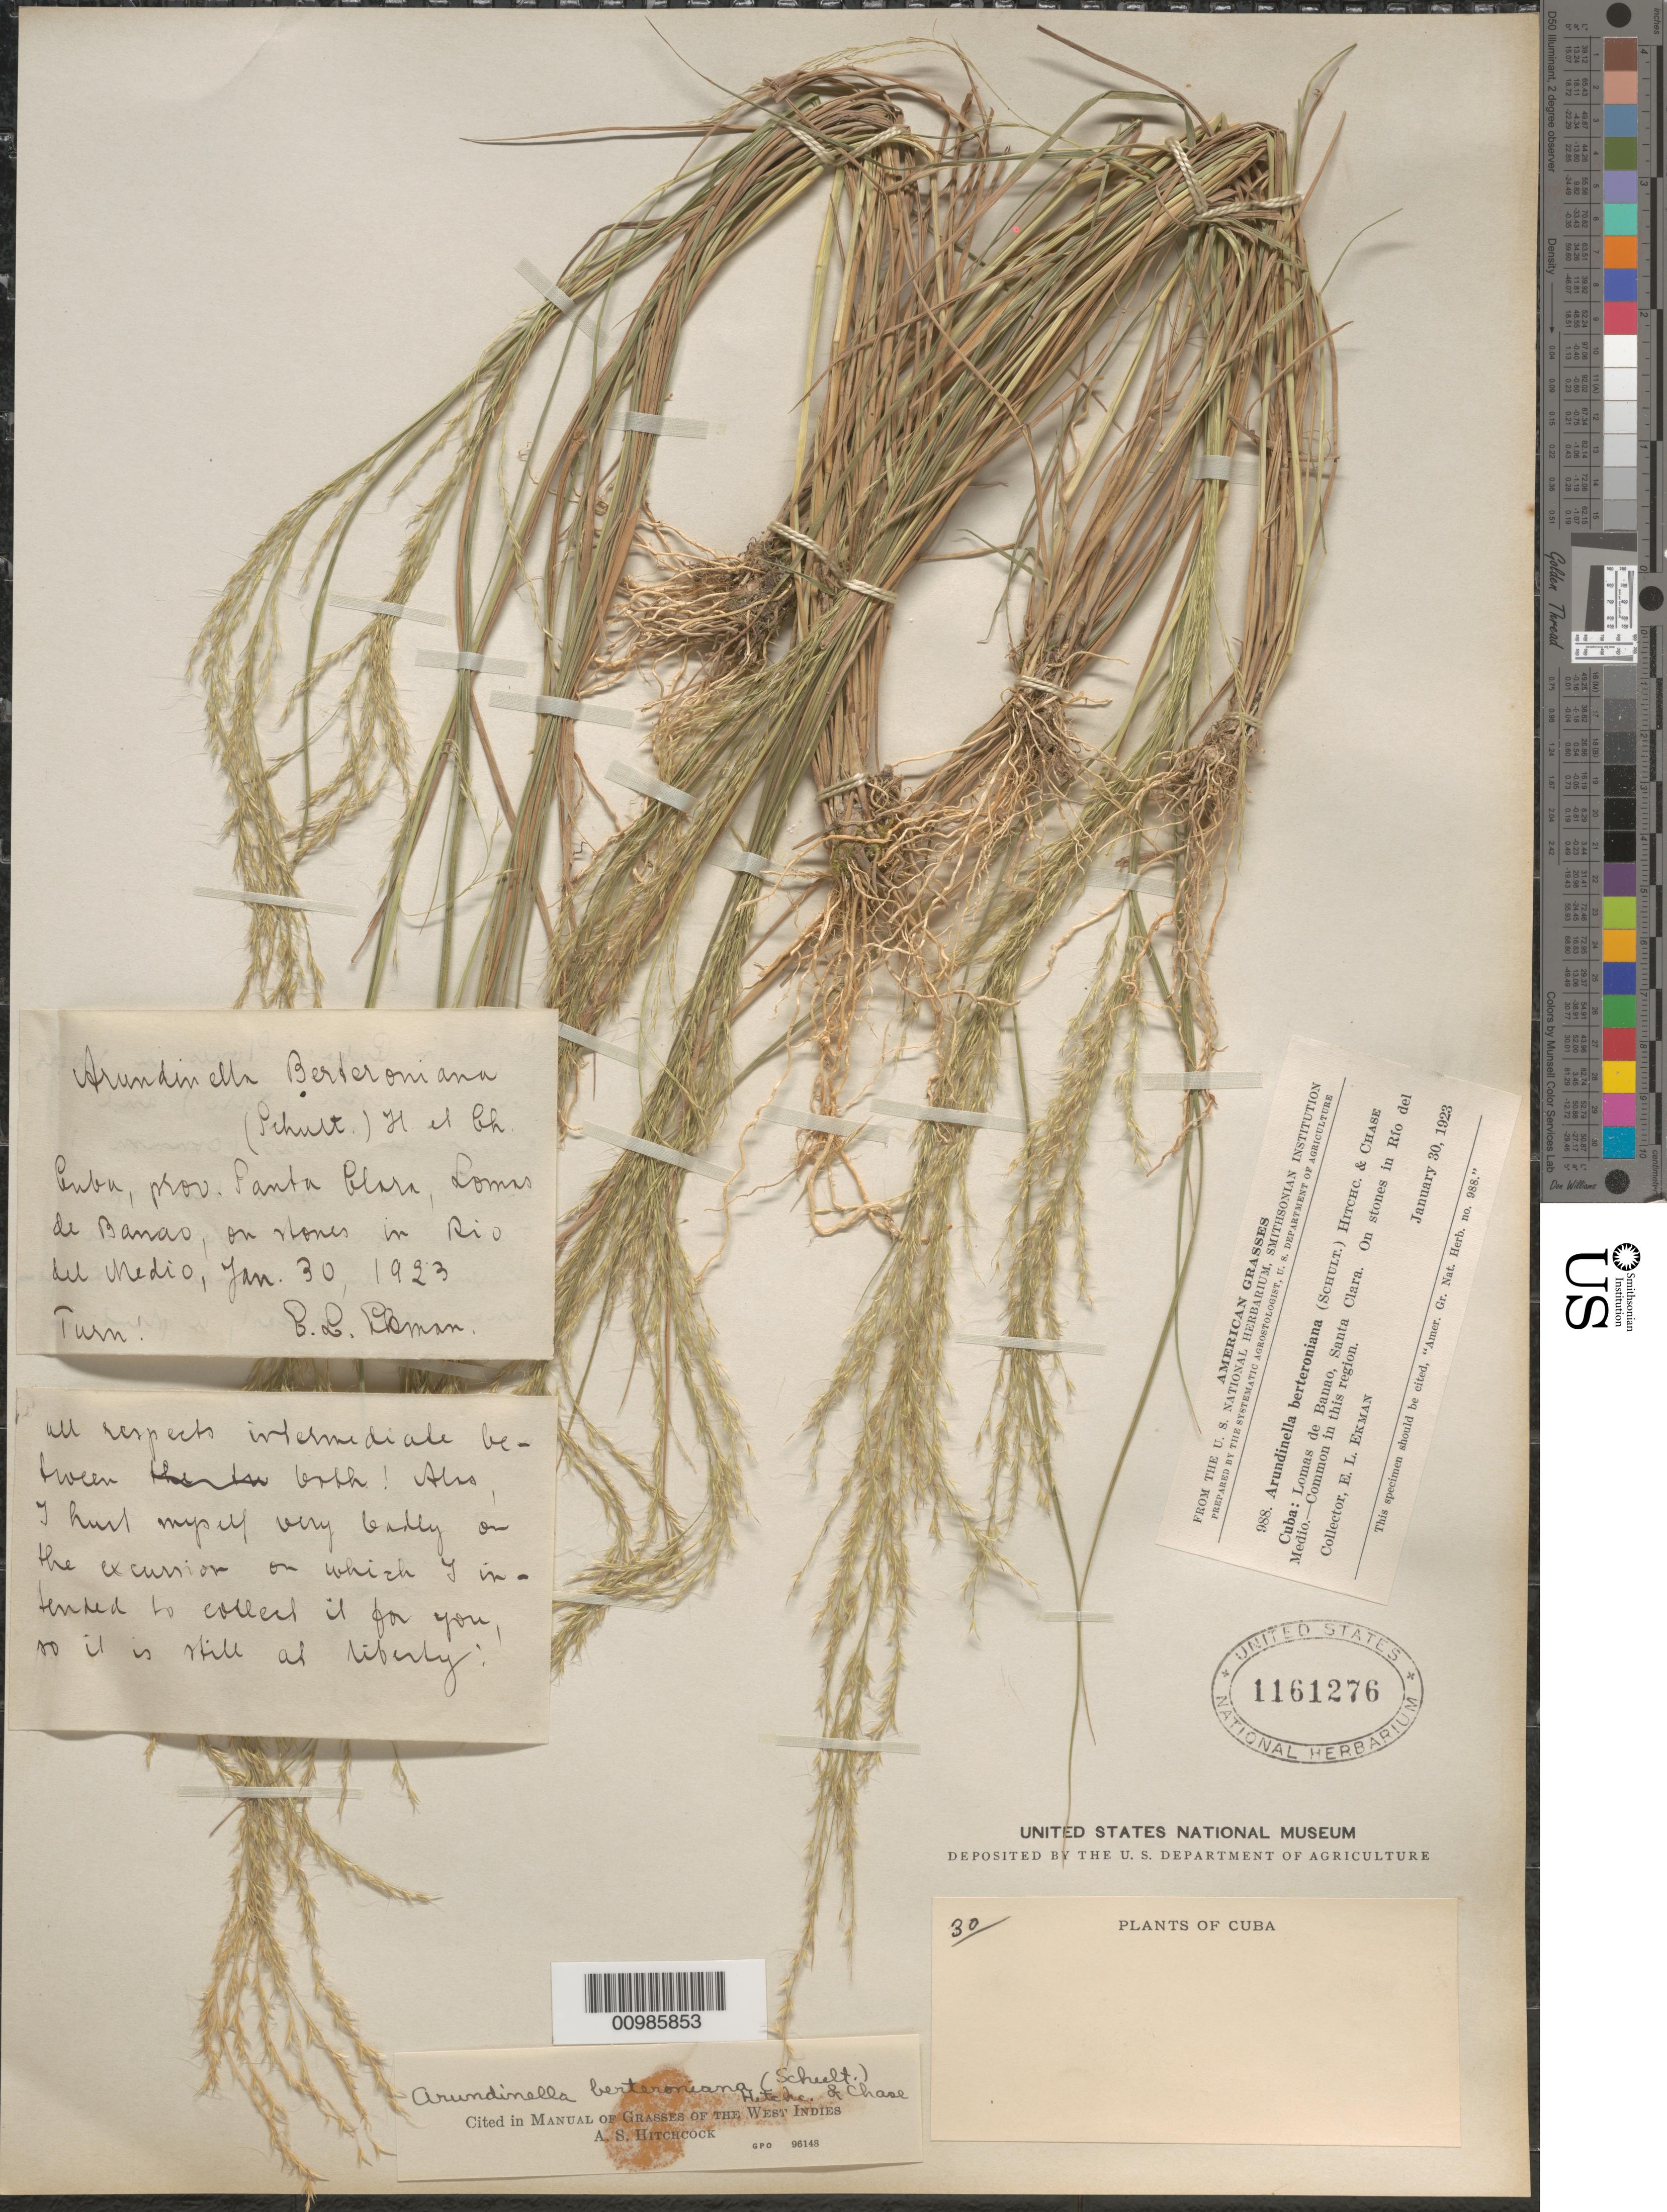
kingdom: Plantae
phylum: Tracheophyta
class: Liliopsida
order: Poales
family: Poaceae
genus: Arundinella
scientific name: Arundinella berteroniana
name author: (Schult.) Hitchc. & Chase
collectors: E. L. Ekman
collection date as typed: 30 Jan 1923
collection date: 1923-01-30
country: Cuba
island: Cuba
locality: Lomas de Banao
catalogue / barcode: US 1161276